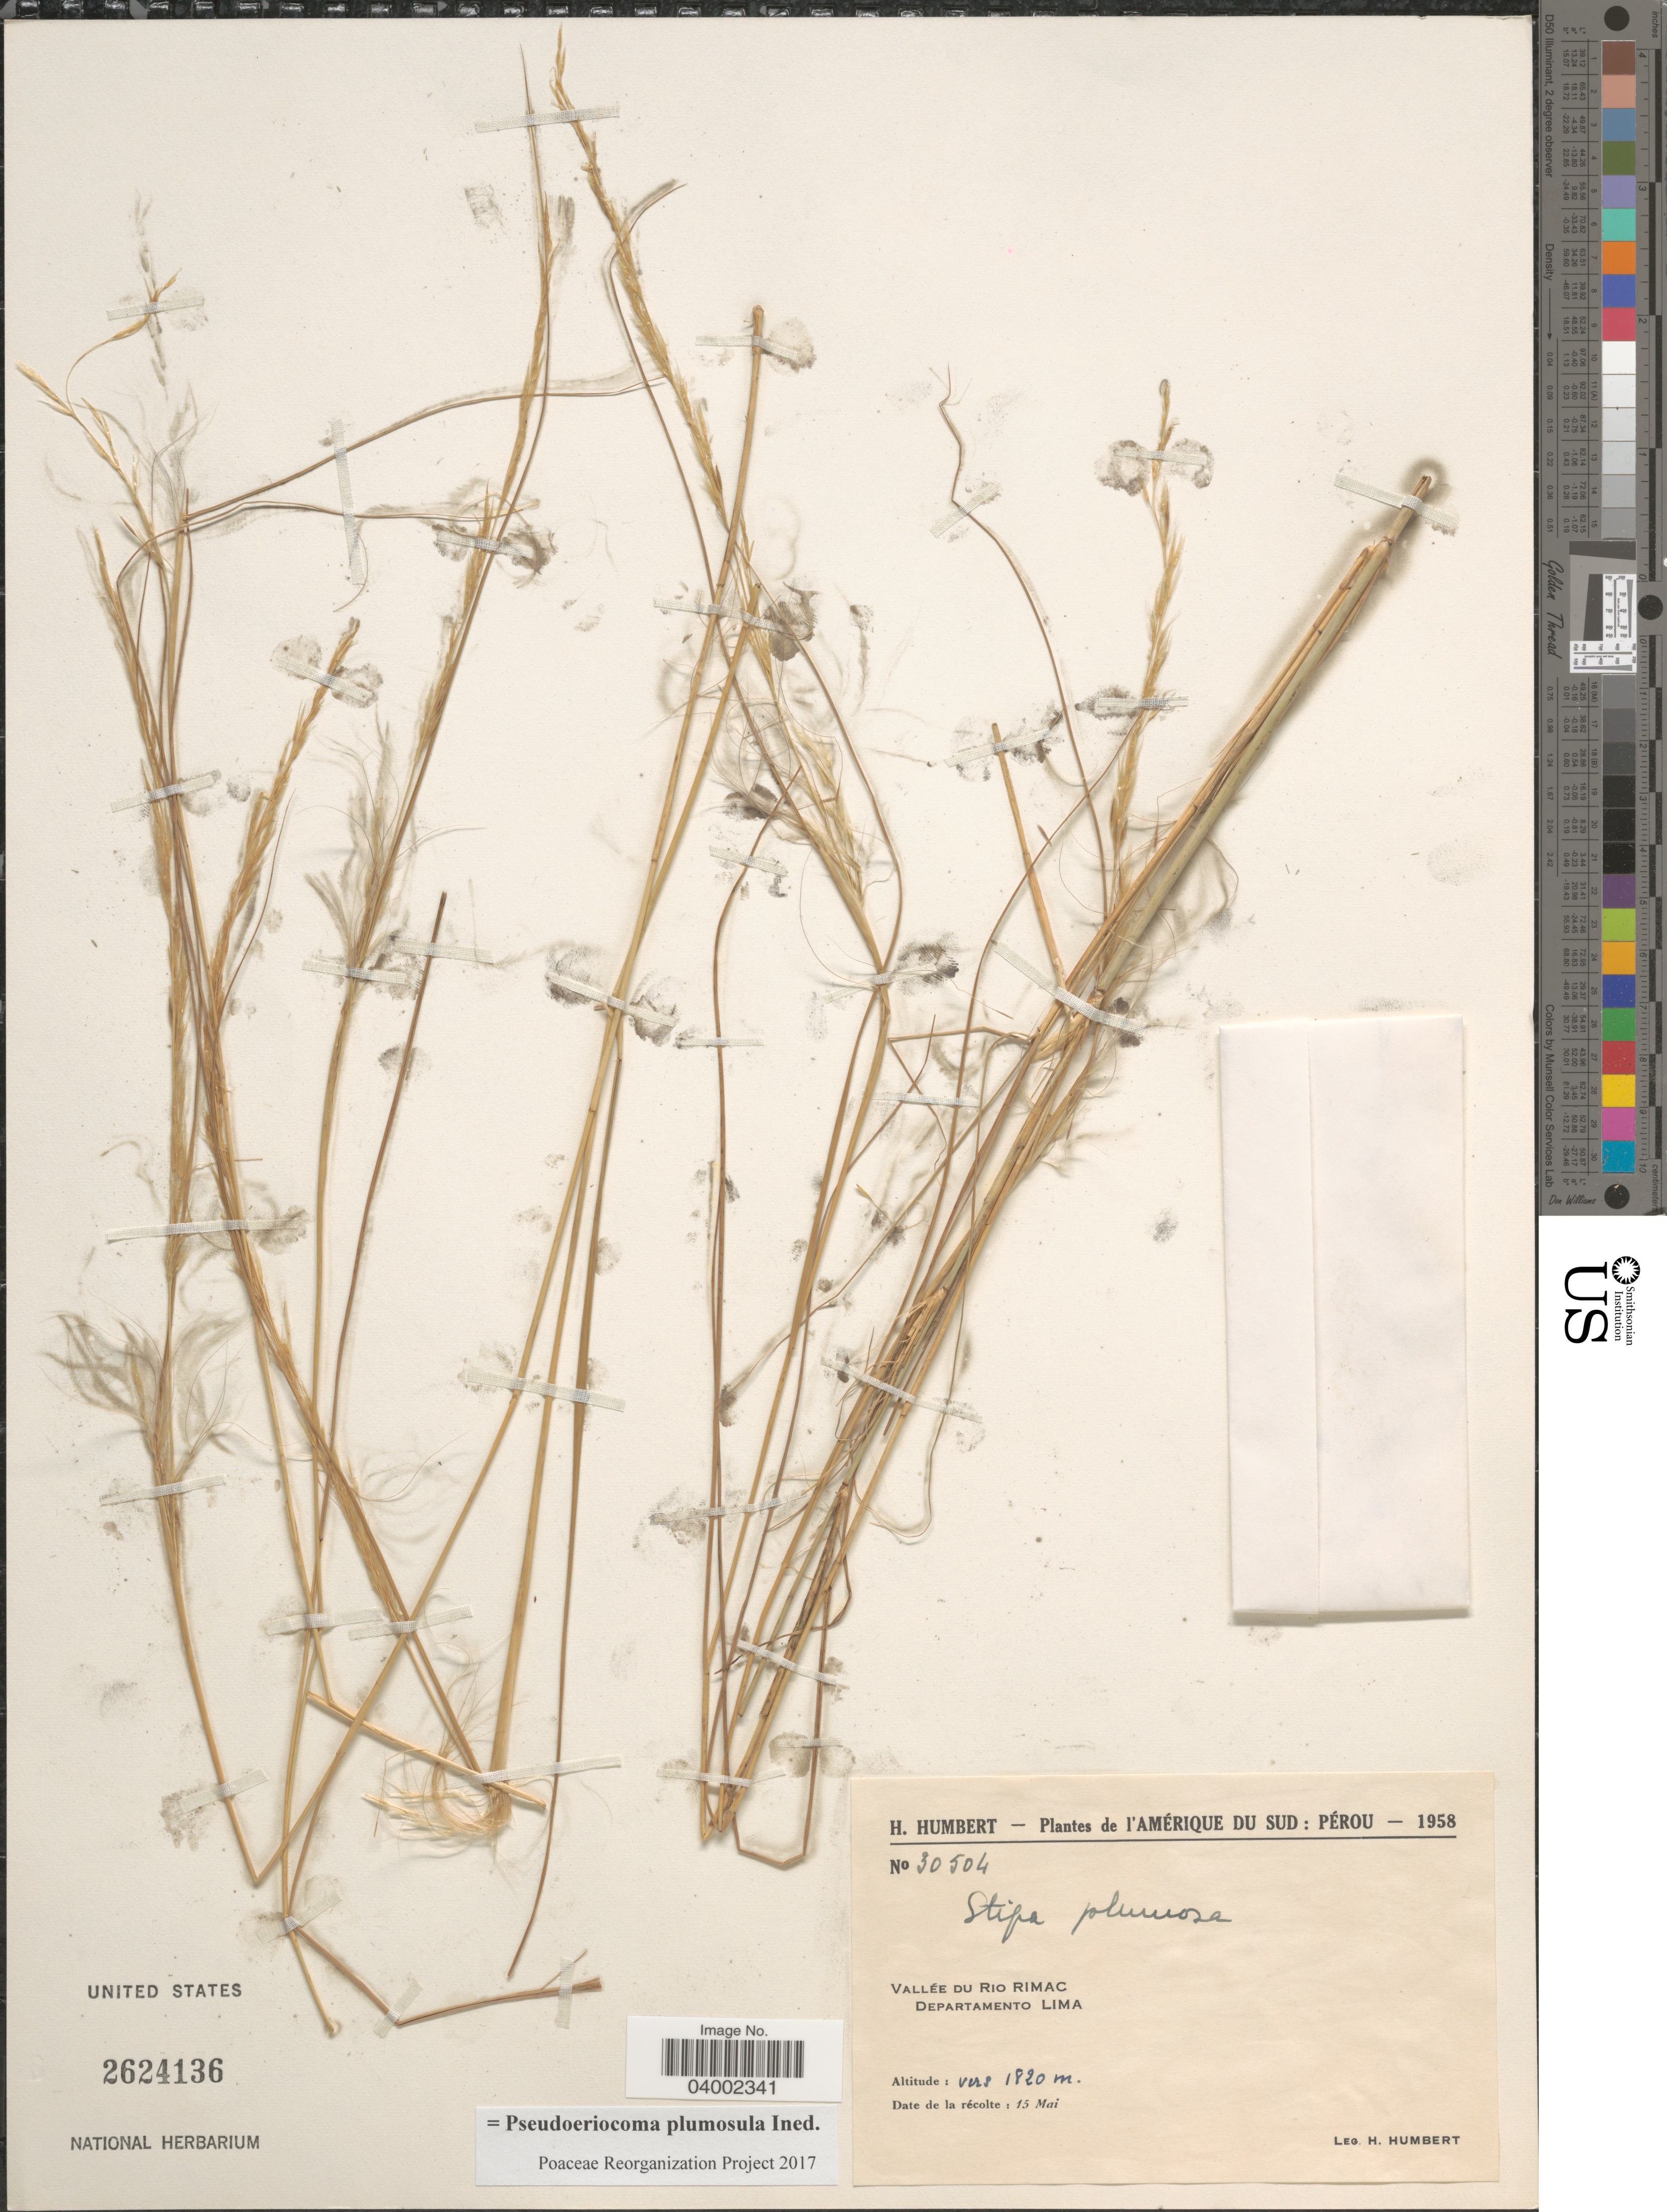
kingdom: Plantae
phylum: Tracheophyta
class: Liliopsida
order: Poales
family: Poaceae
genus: Pseudoeriocoma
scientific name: Pseudoeriocoma plumosula ined.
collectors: H. Humbert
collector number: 30504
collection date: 1958-05-15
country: Peru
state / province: Lima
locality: L' Amérique du Sud: Pérou. Vallée du Rio Rimac. Departamento Lima.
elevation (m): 1820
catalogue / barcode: US 2624136